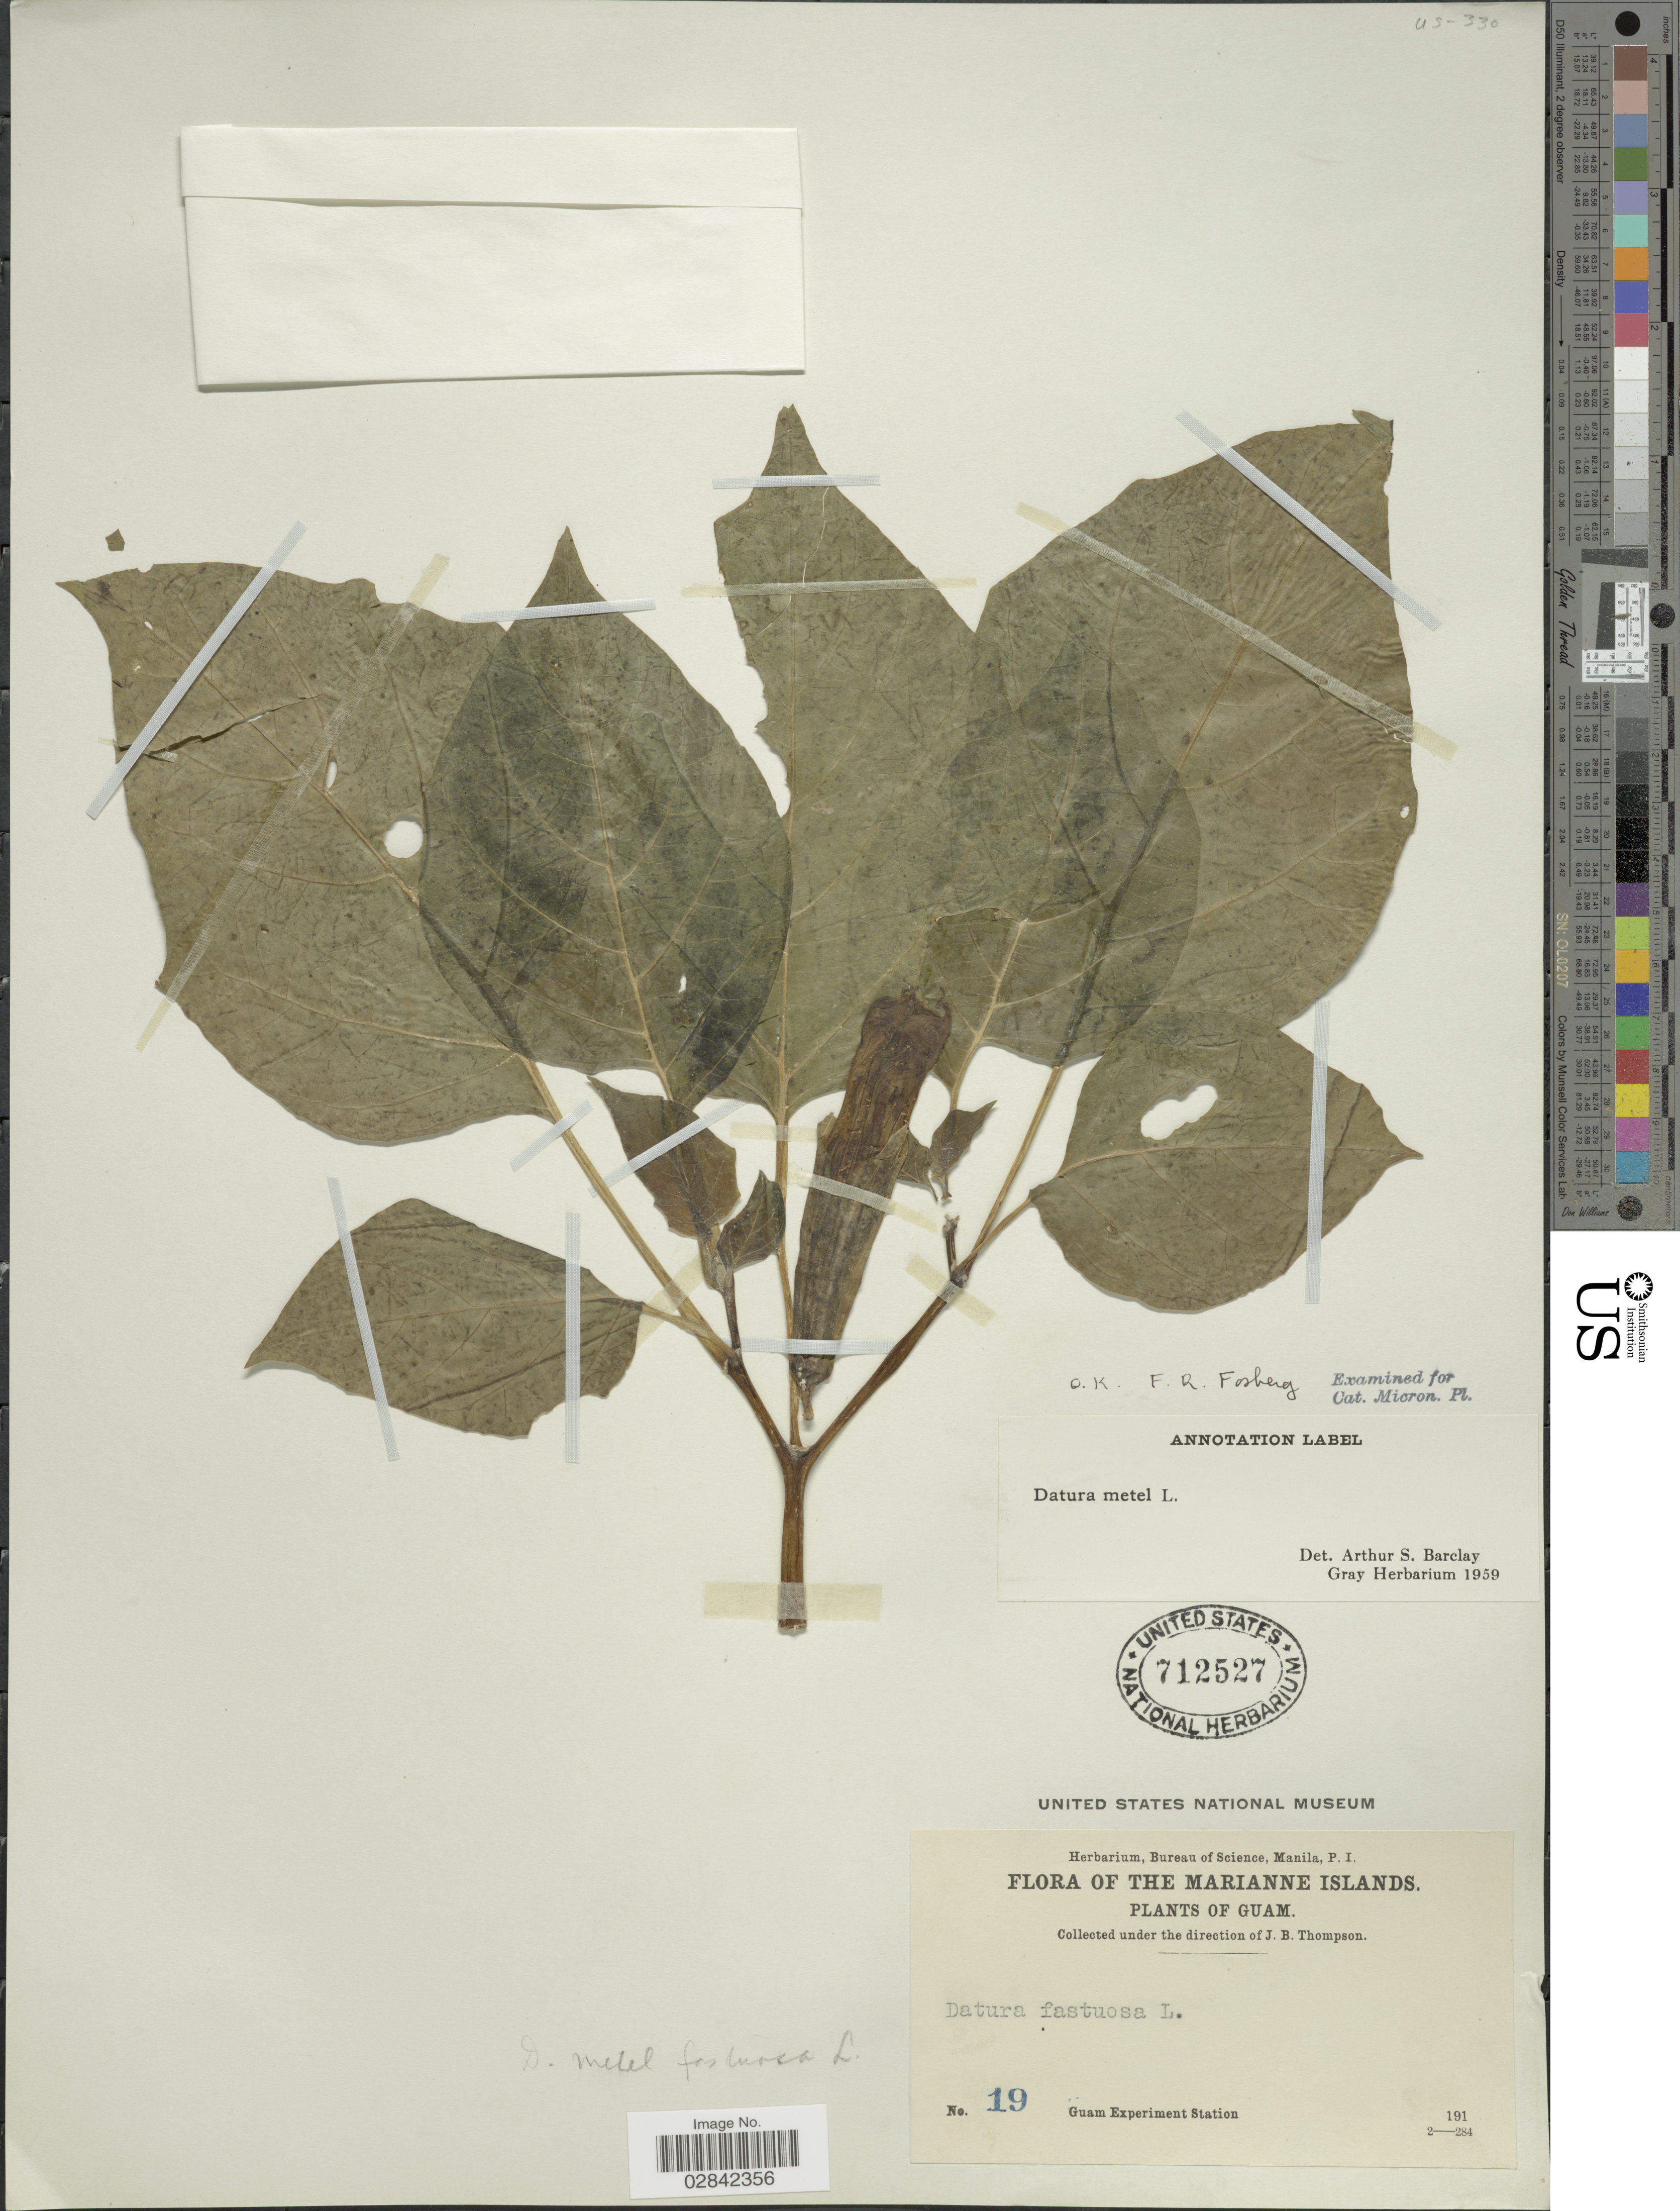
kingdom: Plantae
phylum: Tracheophyta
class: Magnoliopsida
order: Solanales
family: Solanaceae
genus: Datura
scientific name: Datura metel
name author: L.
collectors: Guam Exp. Sta.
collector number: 19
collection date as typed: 191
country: Guam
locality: The Marianne Islands.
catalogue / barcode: US 712527